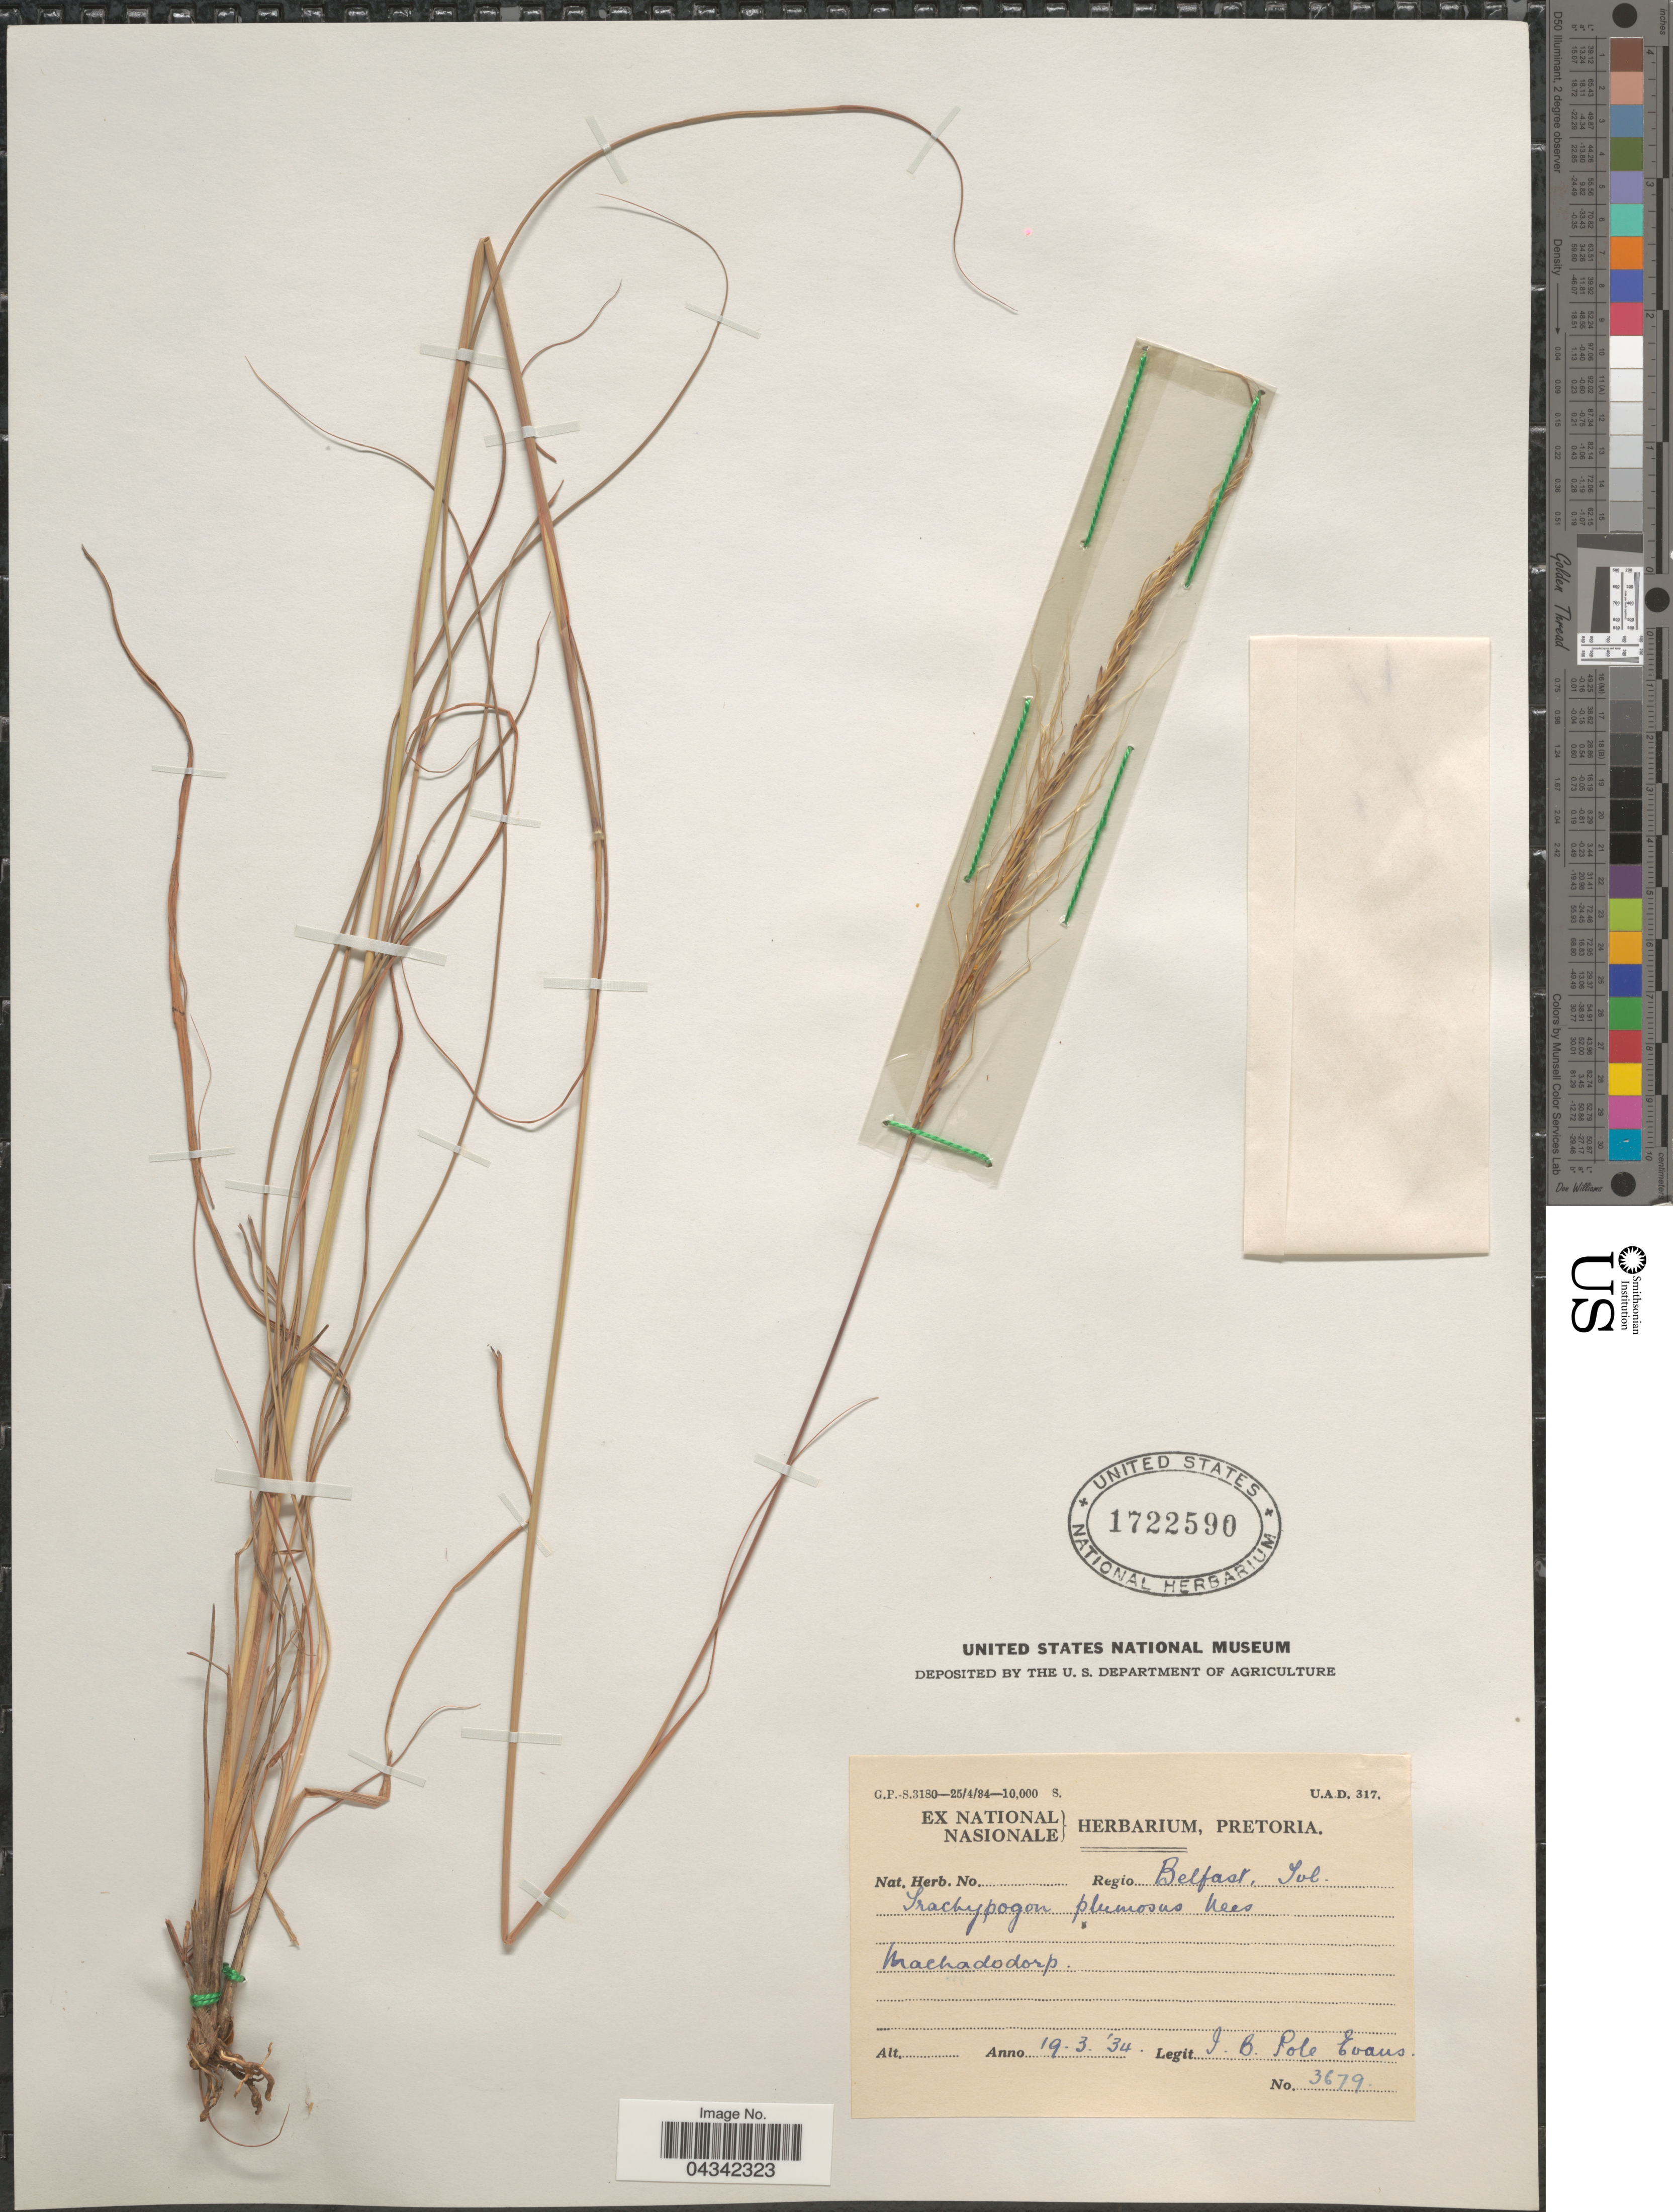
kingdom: Plantae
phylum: Tracheophyta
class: Liliopsida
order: Poales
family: Poaceae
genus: Trachypogon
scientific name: Trachypogon spicatus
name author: (L. f.) Kuntze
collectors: I. B. Pole-Evans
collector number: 3679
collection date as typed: Transcribed d/m/y: 19/3/34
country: South Africa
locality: Regio Belfast, Tvl. Machadodorp.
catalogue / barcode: US 1722590